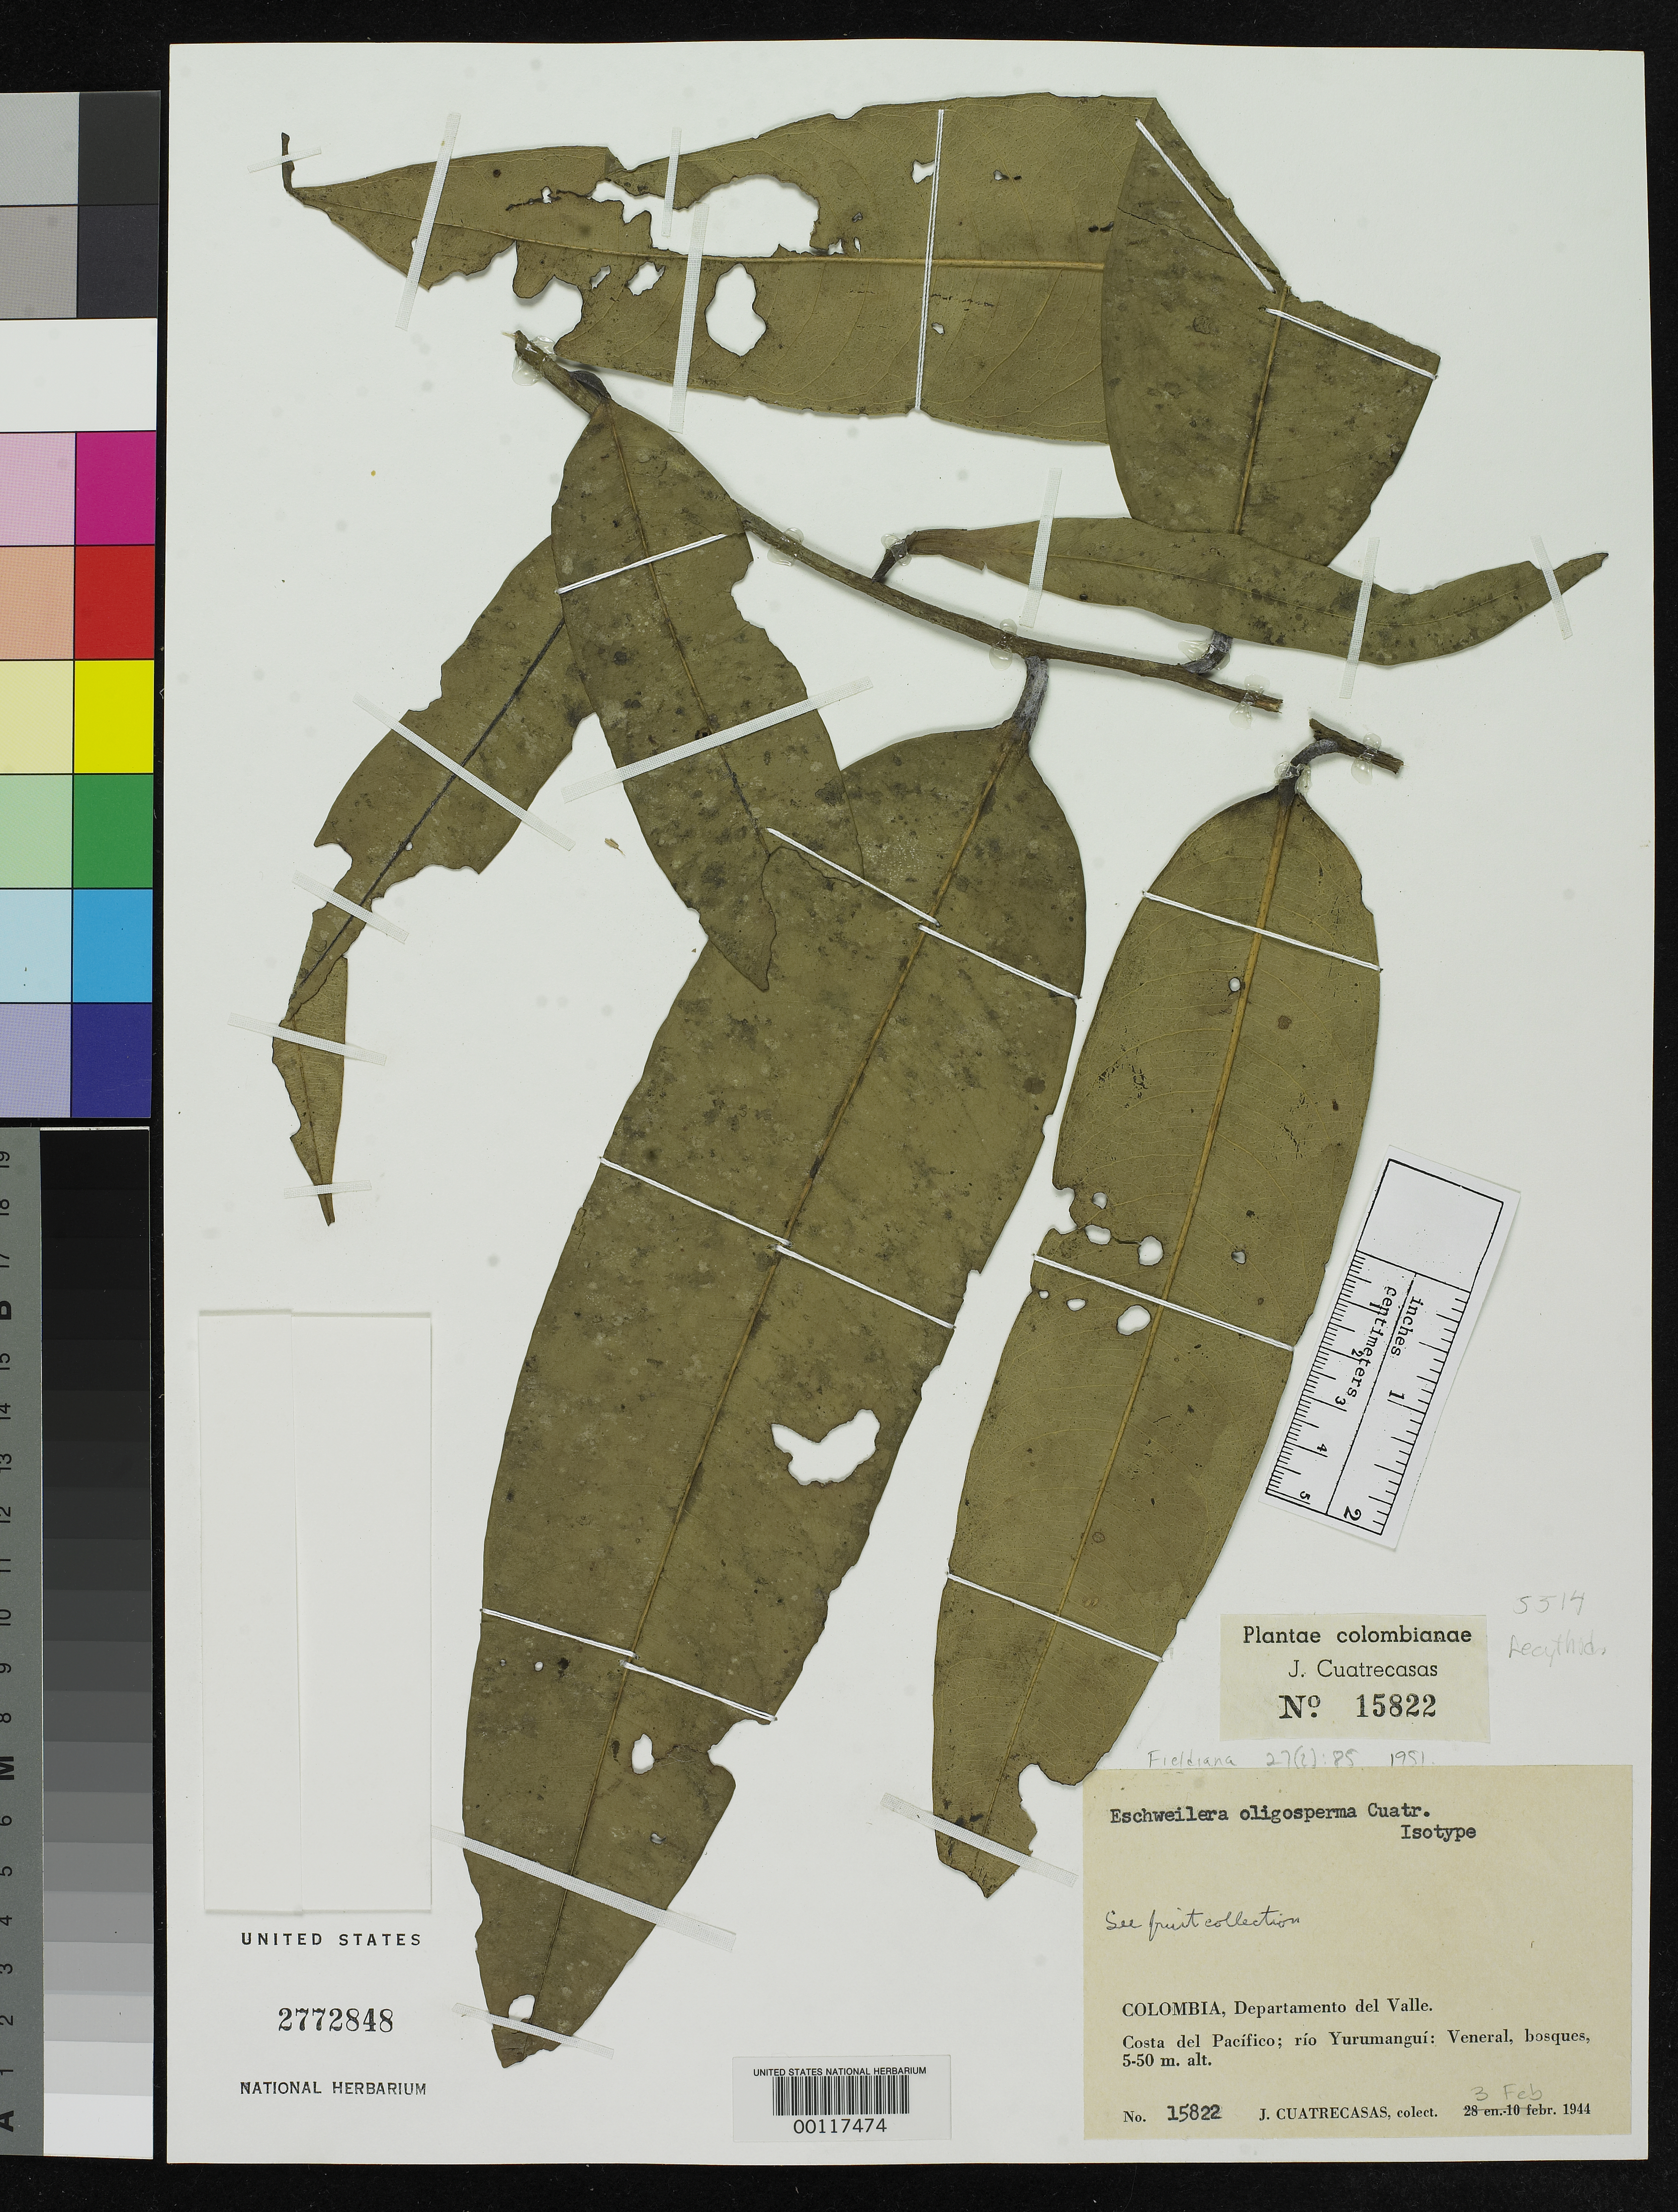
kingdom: Plantae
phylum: Tracheophyta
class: Magnoliopsida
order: Ericales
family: Lecythidaceae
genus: Eschweilera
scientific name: Eschweilera oligosperma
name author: Cuatrec.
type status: Isotype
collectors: J. Cuatrecasas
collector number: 15822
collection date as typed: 03 Feb 1944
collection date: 1944-02-03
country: Colombia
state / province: Valle del Cauca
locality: Rio Yurumangui, Vereral, Pacific Coast.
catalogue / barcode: US 2772848